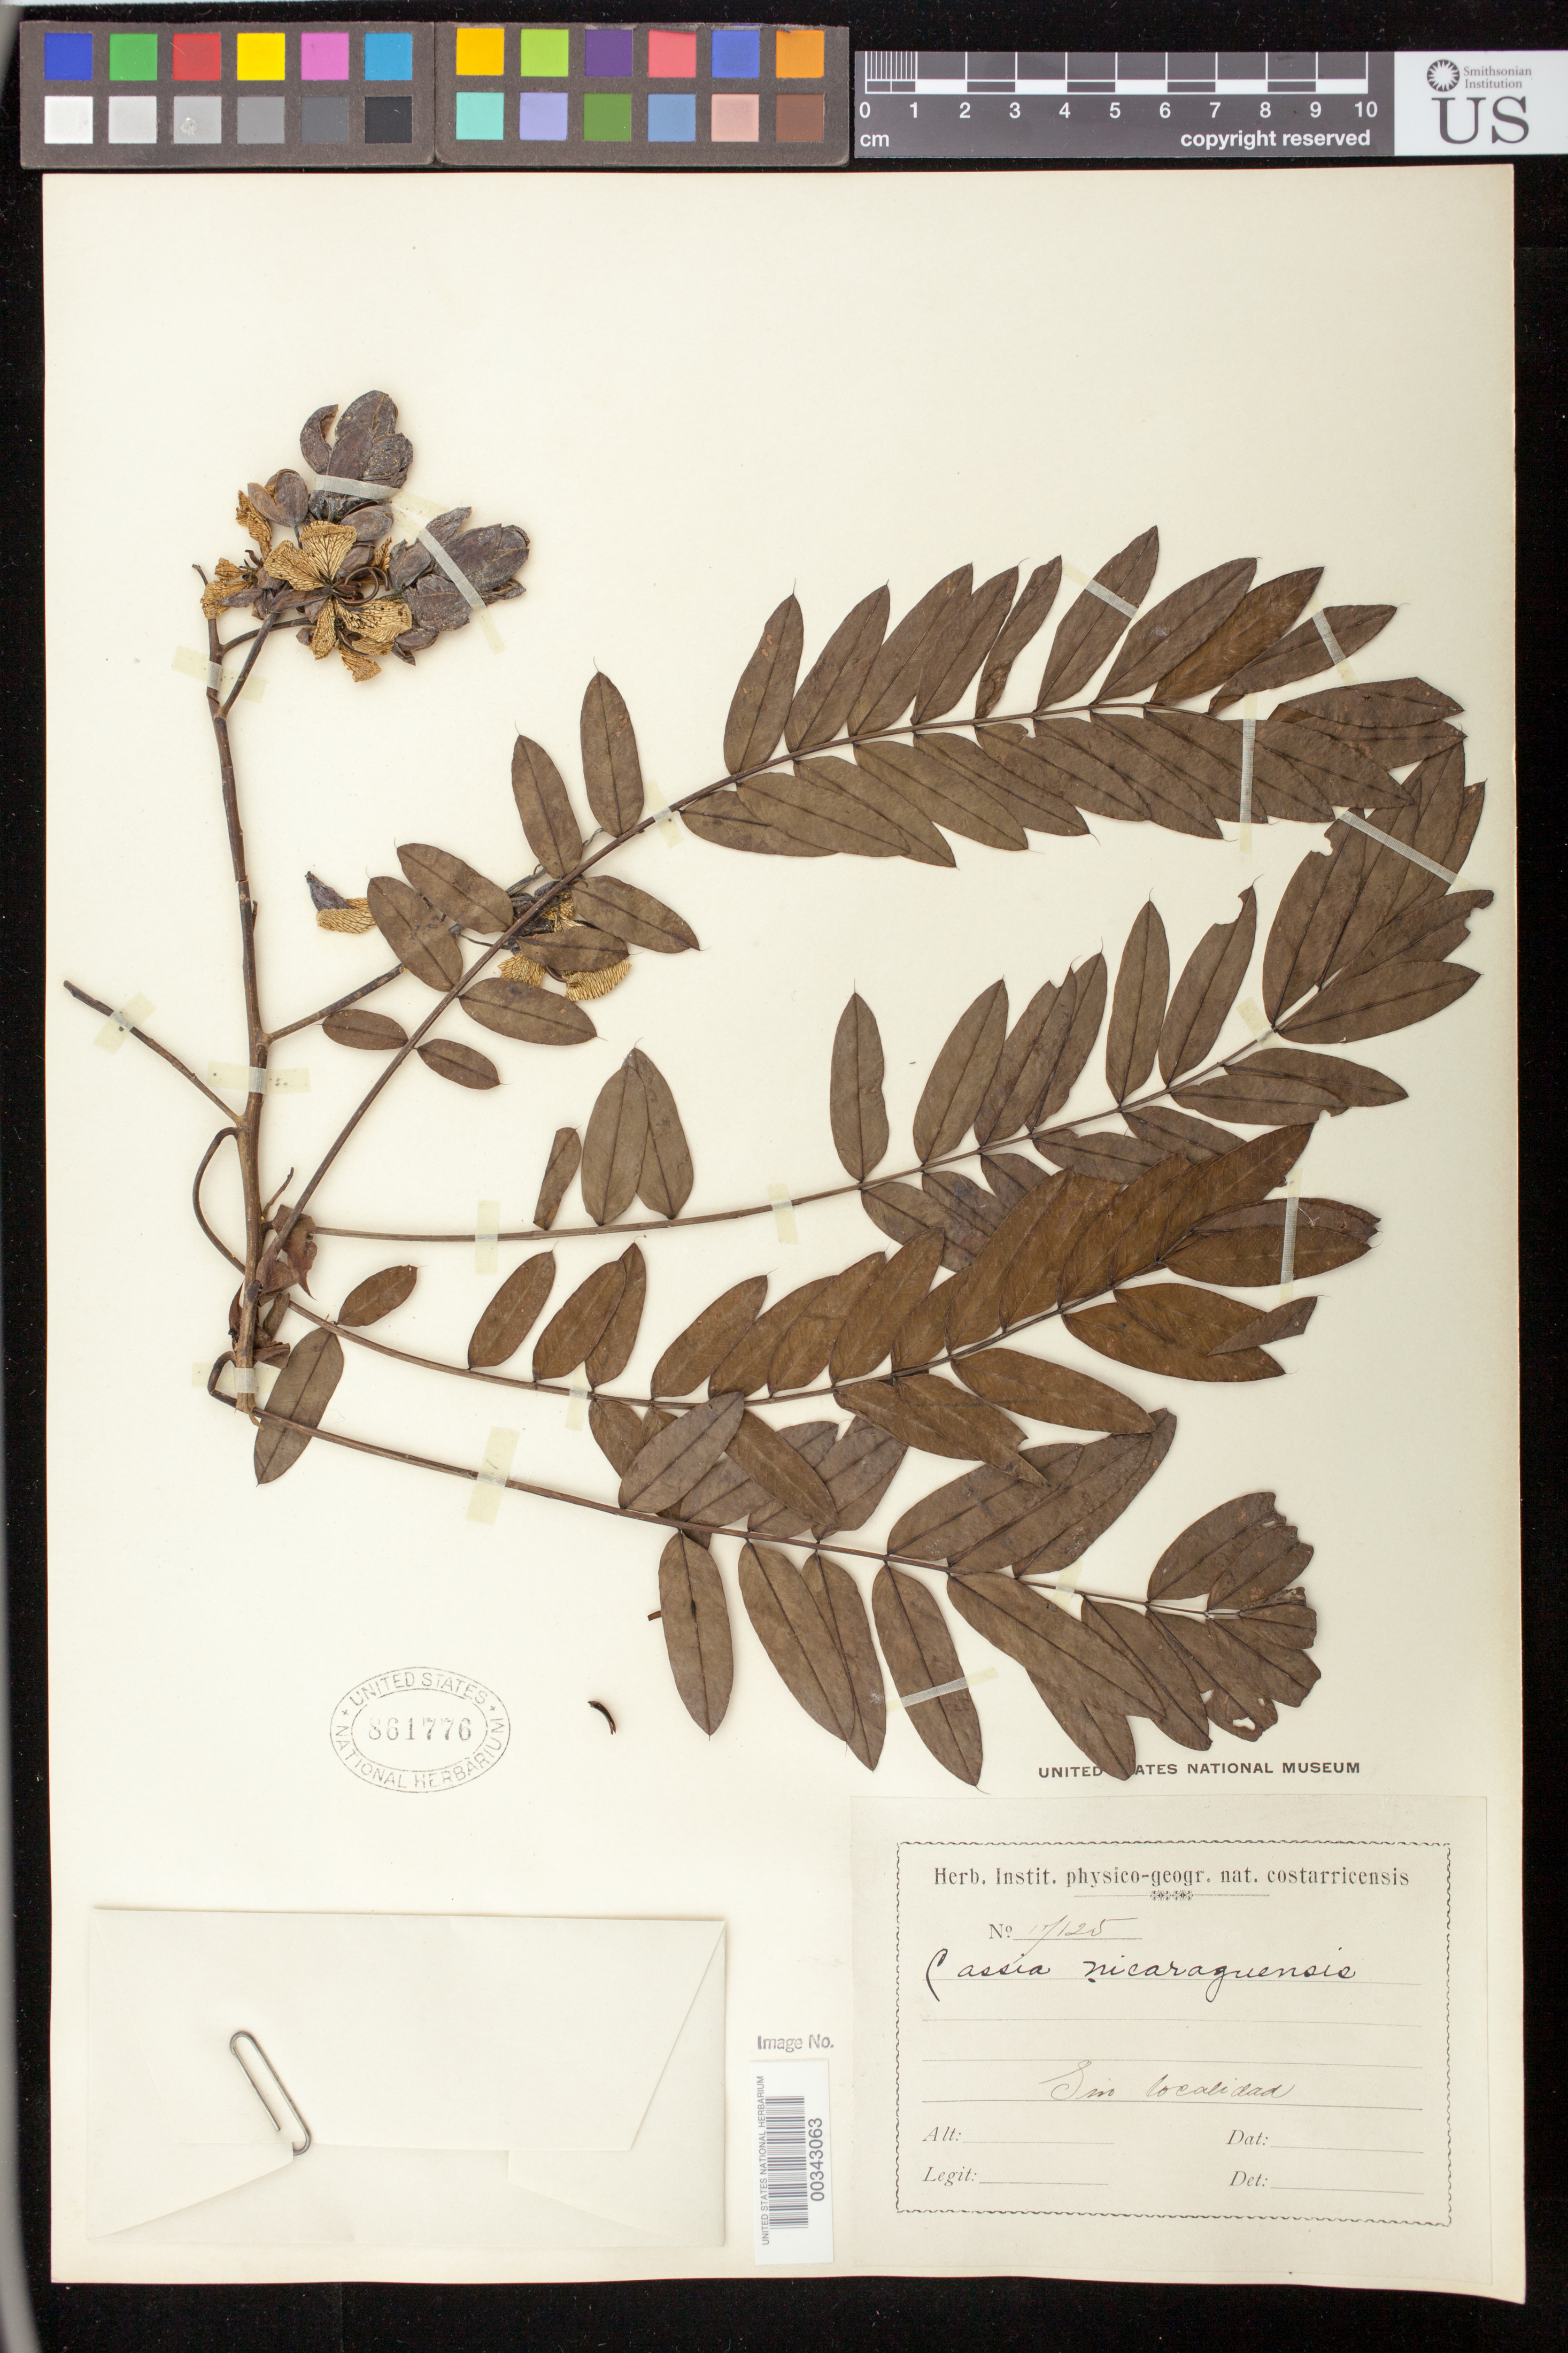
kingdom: Plantae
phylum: Tracheophyta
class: Magnoliopsida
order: Fabales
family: Fabaceae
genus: Senna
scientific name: Senna nicaraguensis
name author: (Benth.) H.S. Irwin & Barneby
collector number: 17125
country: Costa Rica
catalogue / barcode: US 861776